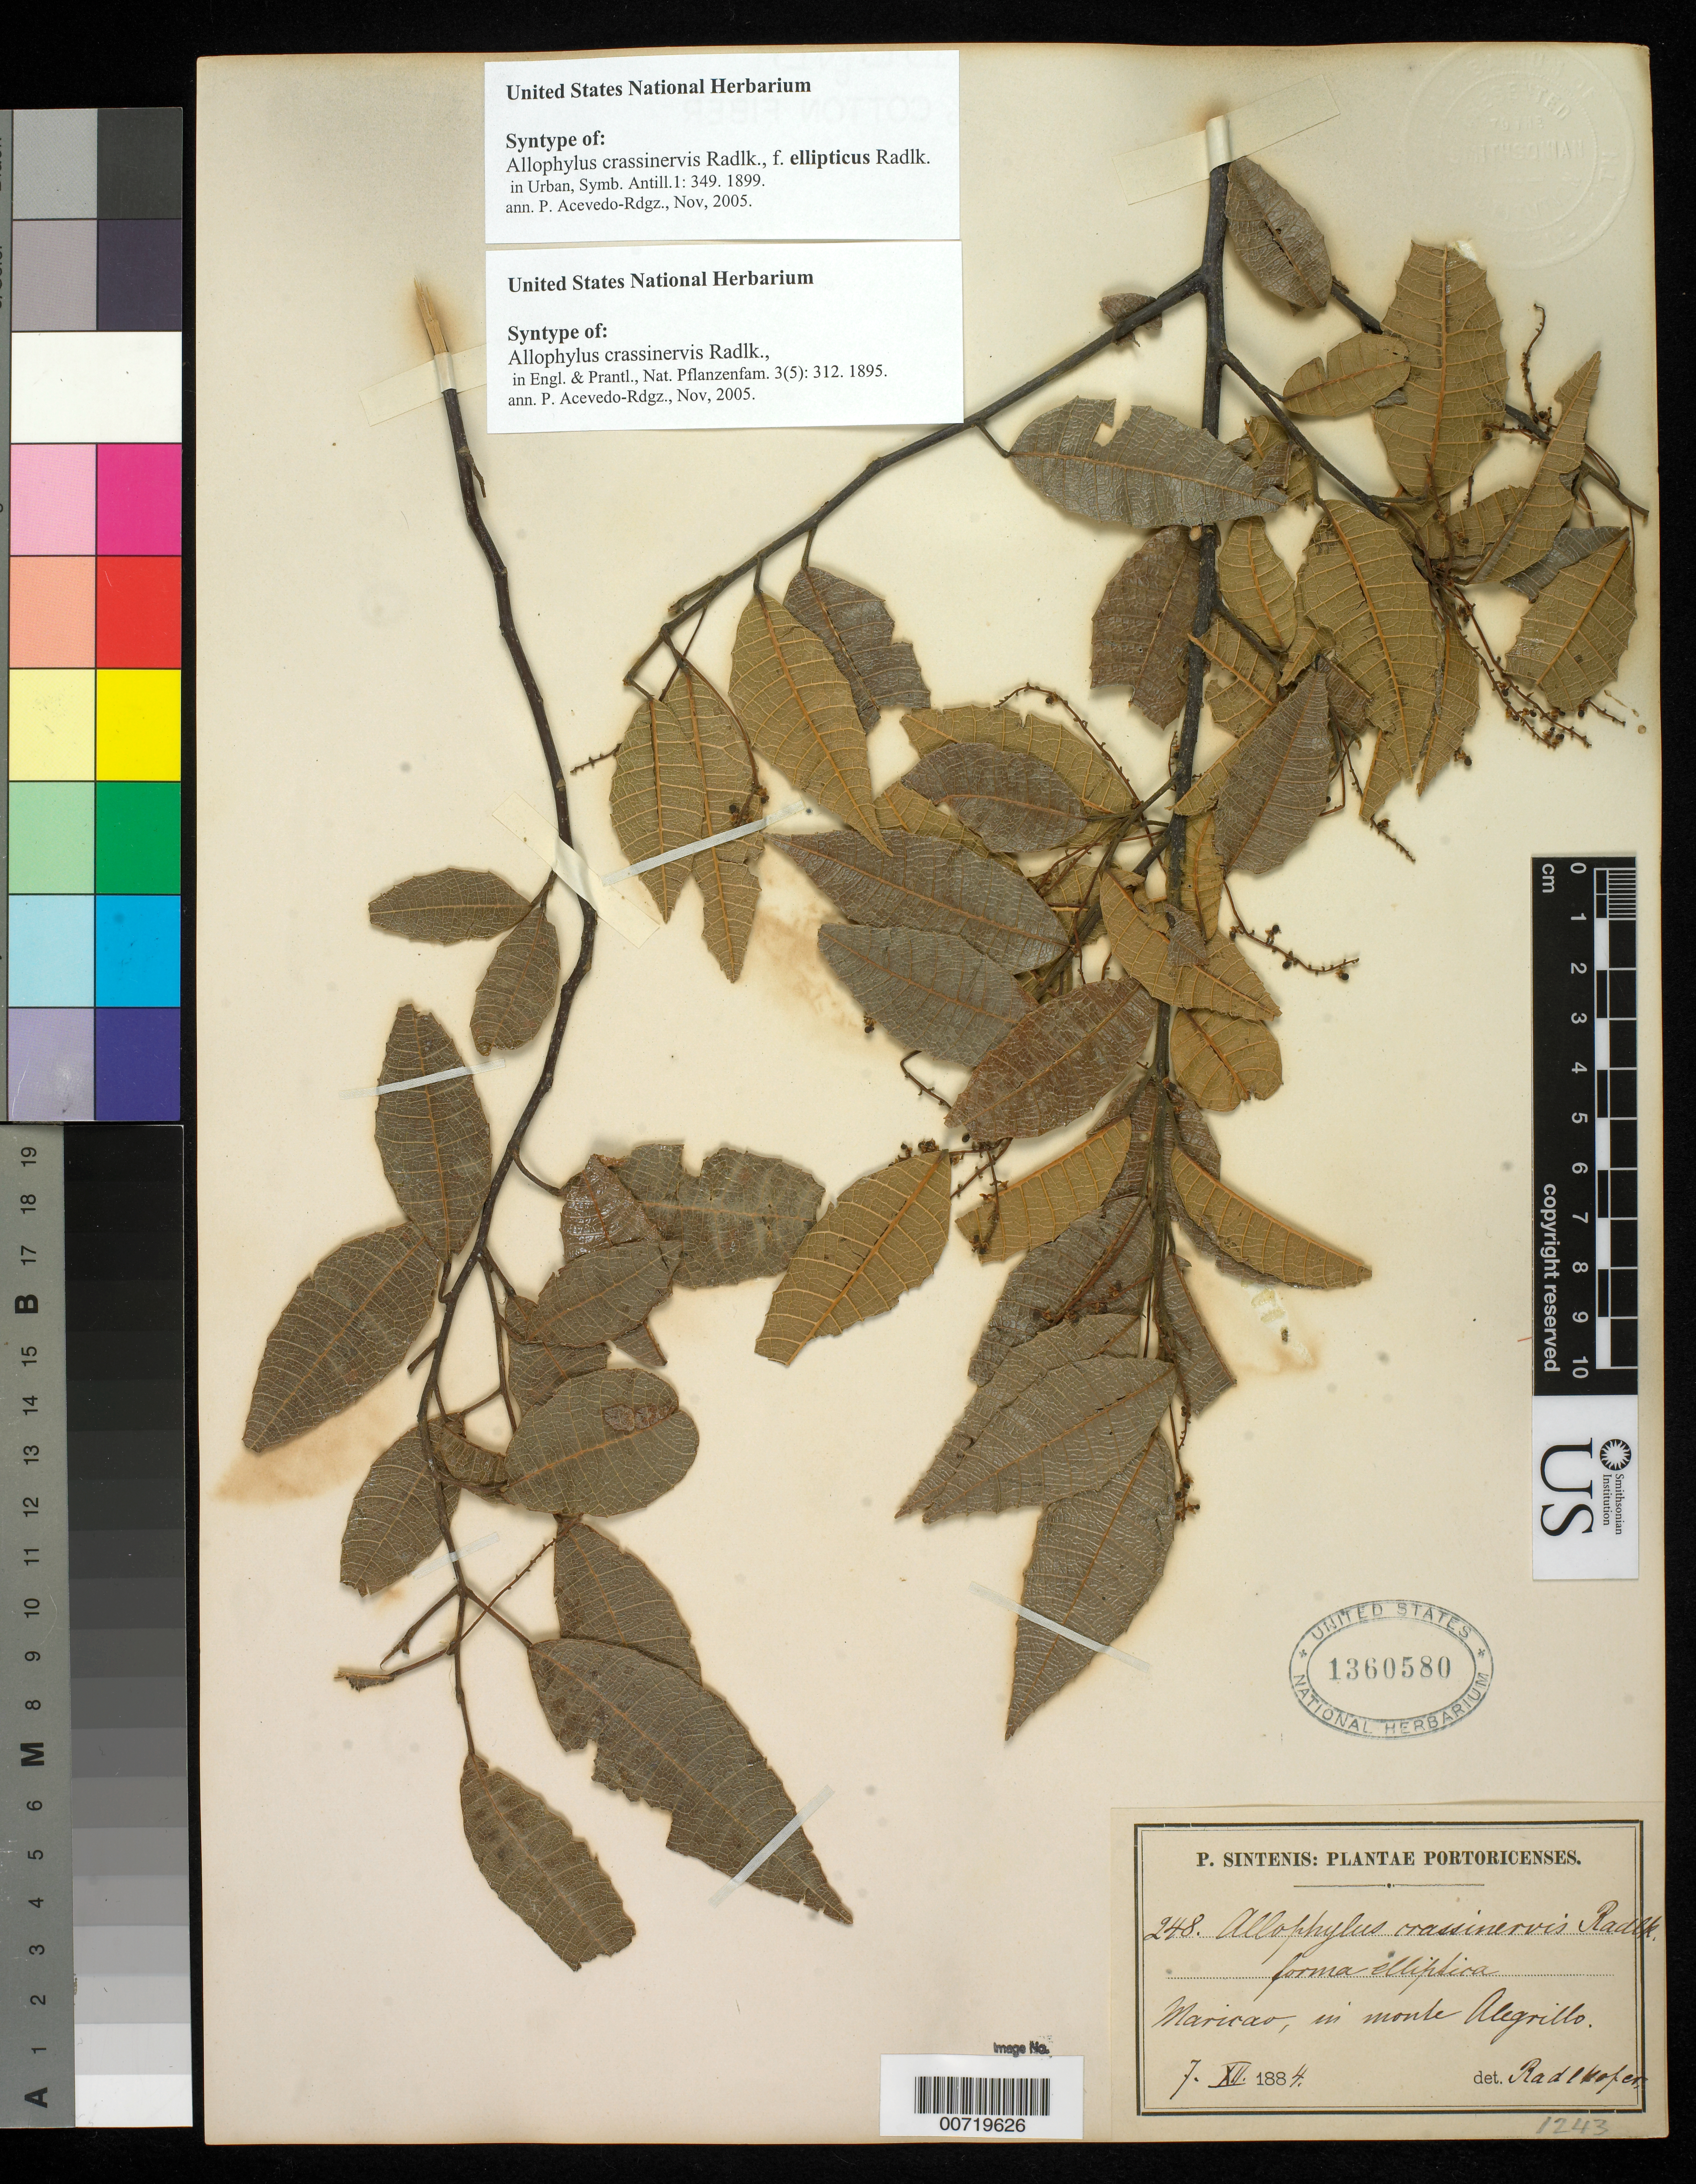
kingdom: Plantae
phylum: Tracheophyta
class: Magnoliopsida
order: Sapindales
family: Sapindaceae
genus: Allophylus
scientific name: Allophylus crassinervis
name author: Radlk.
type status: Syntype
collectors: P. Sintenis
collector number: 248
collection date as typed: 07 Dec 1884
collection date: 1884-12-07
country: Puerto Rico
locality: Maricao, in monte Alegrillo.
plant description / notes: Also a syntype of Allophylus crassinervis f. ellipticus Radlk.; Also a syntype of Allophylus crassinervis Radlk.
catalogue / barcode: US 1360580